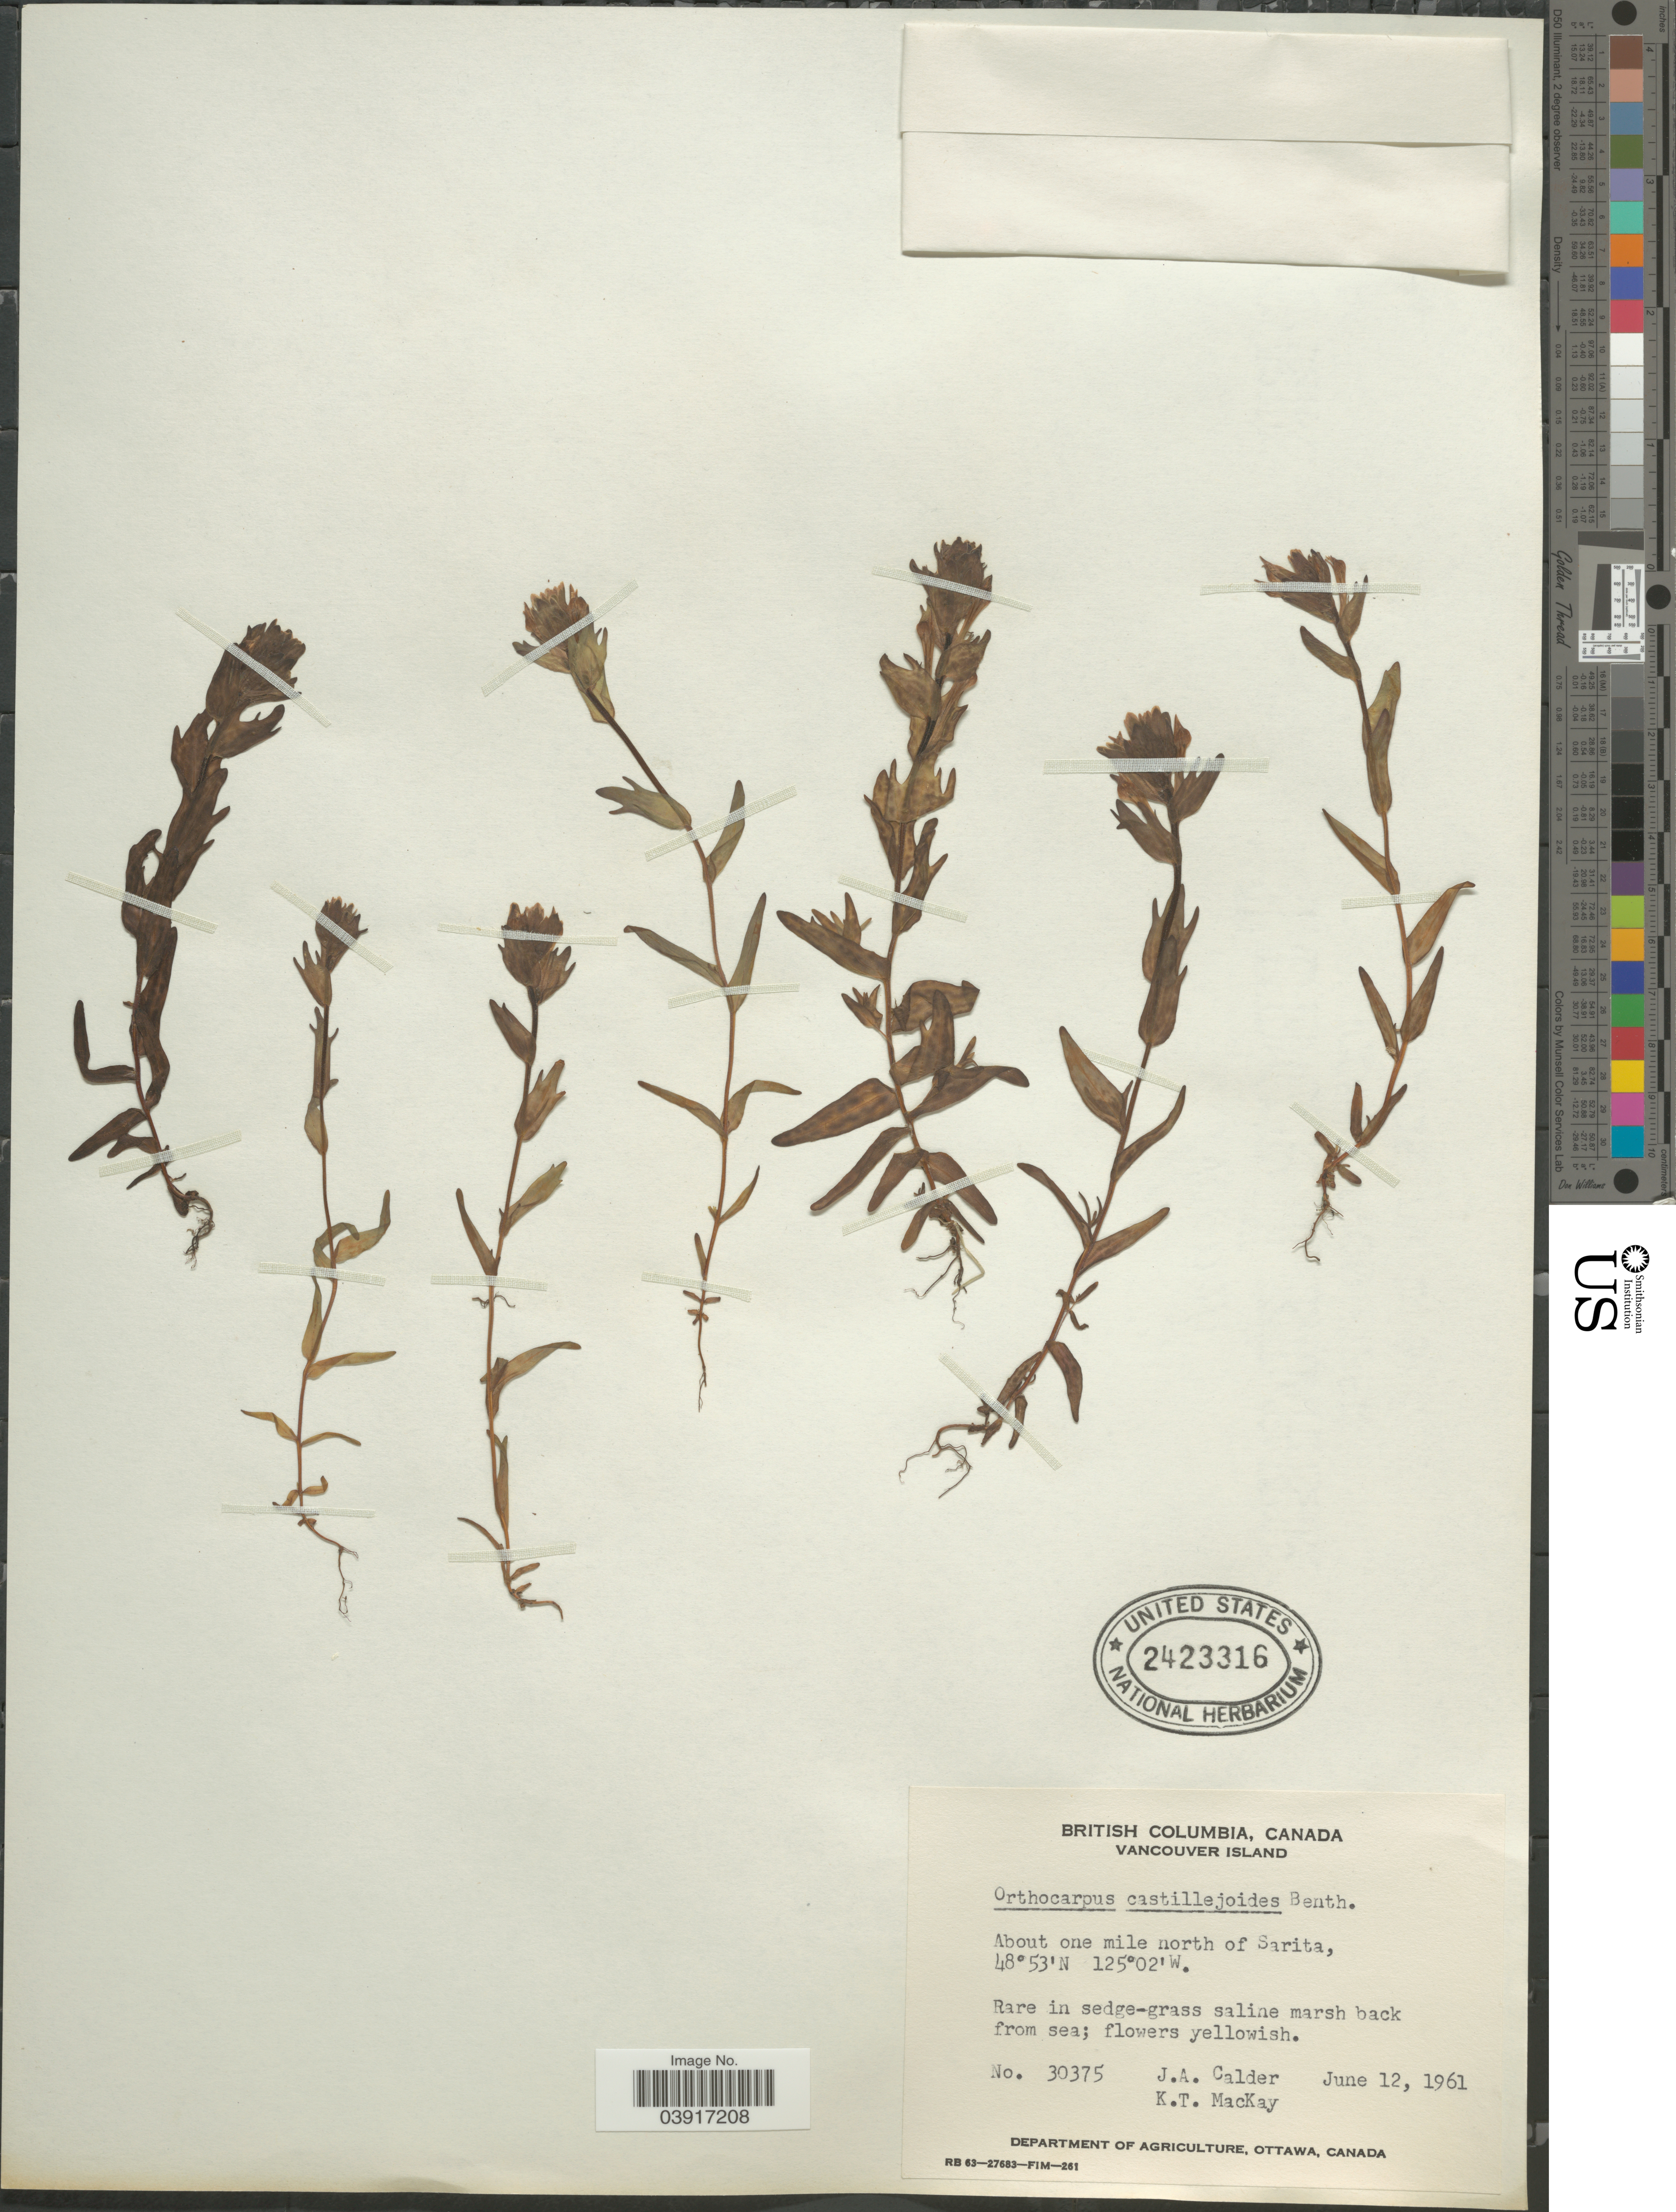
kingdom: Plantae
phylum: Tracheophyta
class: Magnoliopsida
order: Lamiales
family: Orobanchaceae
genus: Orthocarpus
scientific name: Orthocarpus castillejoides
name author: Benth.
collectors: J. A. Calder & K. T. Mackay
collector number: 30375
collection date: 1961-06-12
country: Canada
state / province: British Columbia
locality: Vancouver Island. About one mile north of Sarita.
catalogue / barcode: US 2423316